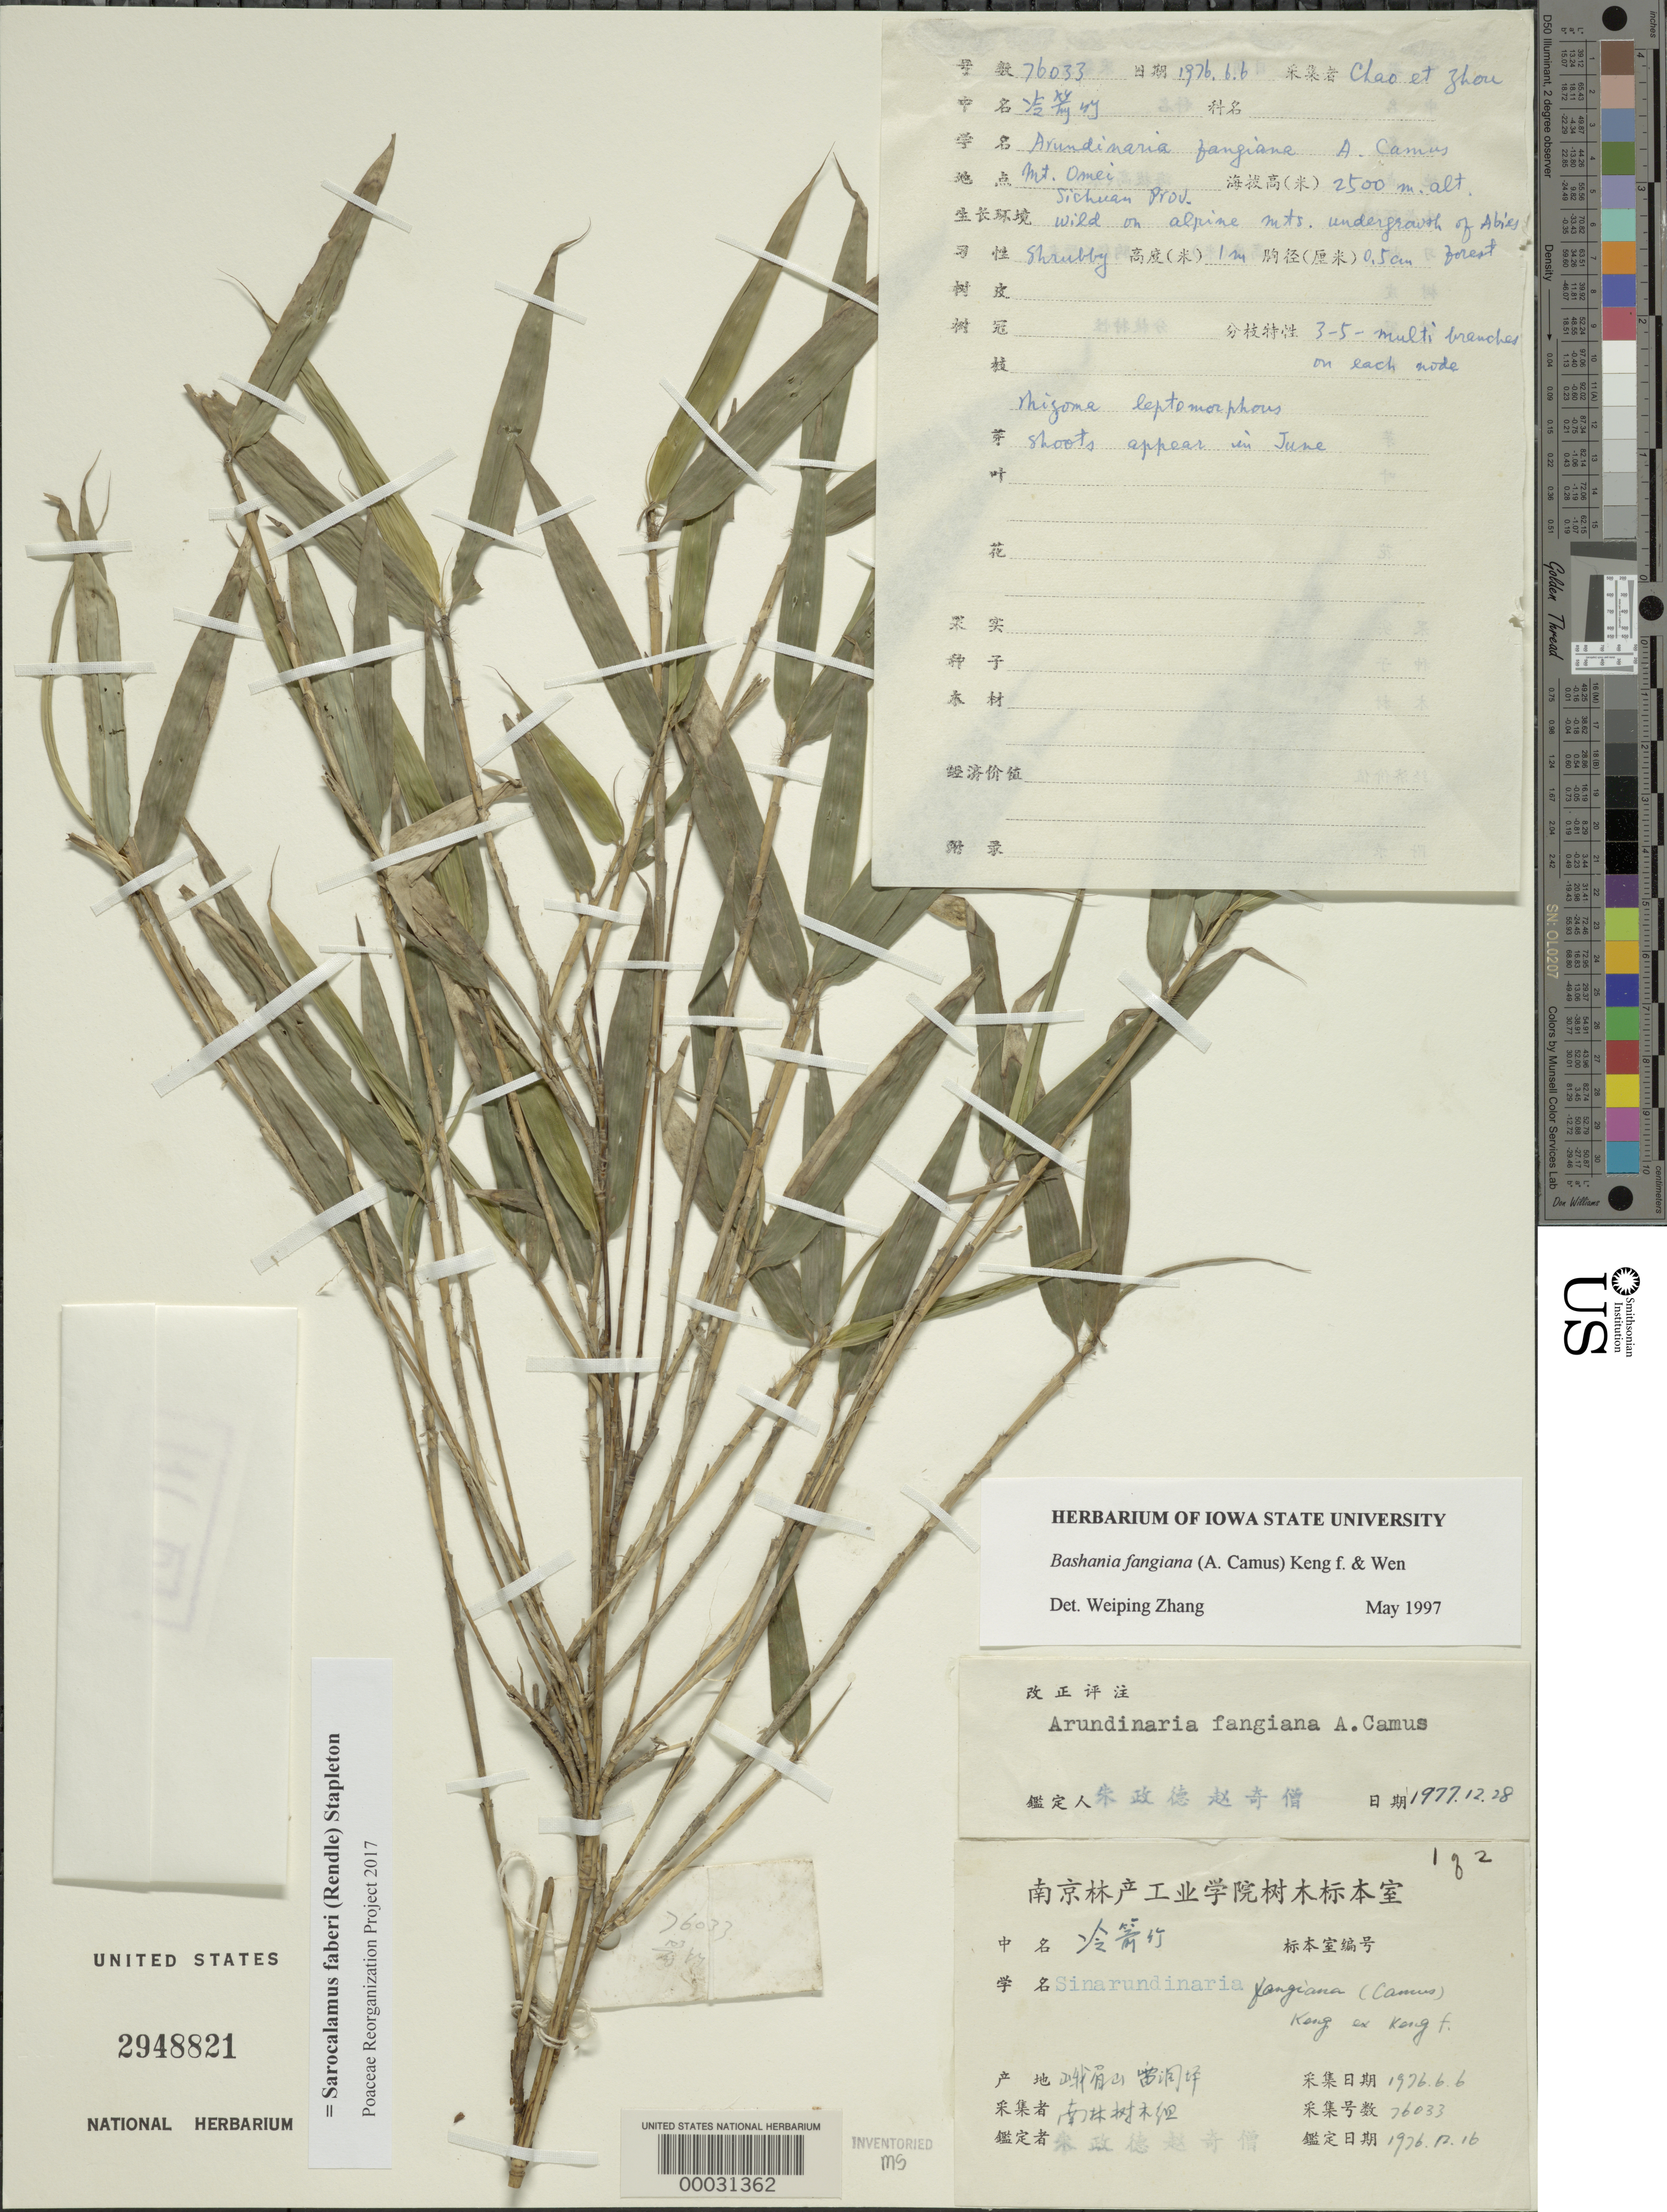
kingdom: Plantae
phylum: Tracheophyta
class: Liliopsida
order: Poales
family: Poaceae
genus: Sarocalamus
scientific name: Sarocalamus faberi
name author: (Rendle) Stapleton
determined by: Poaceae Reorganization Project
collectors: -. Chao & -. Zhou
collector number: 76033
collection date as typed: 06 Jun 1976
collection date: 1976-06-06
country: China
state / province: Sichuan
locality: Mt. omei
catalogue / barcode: US 2948821